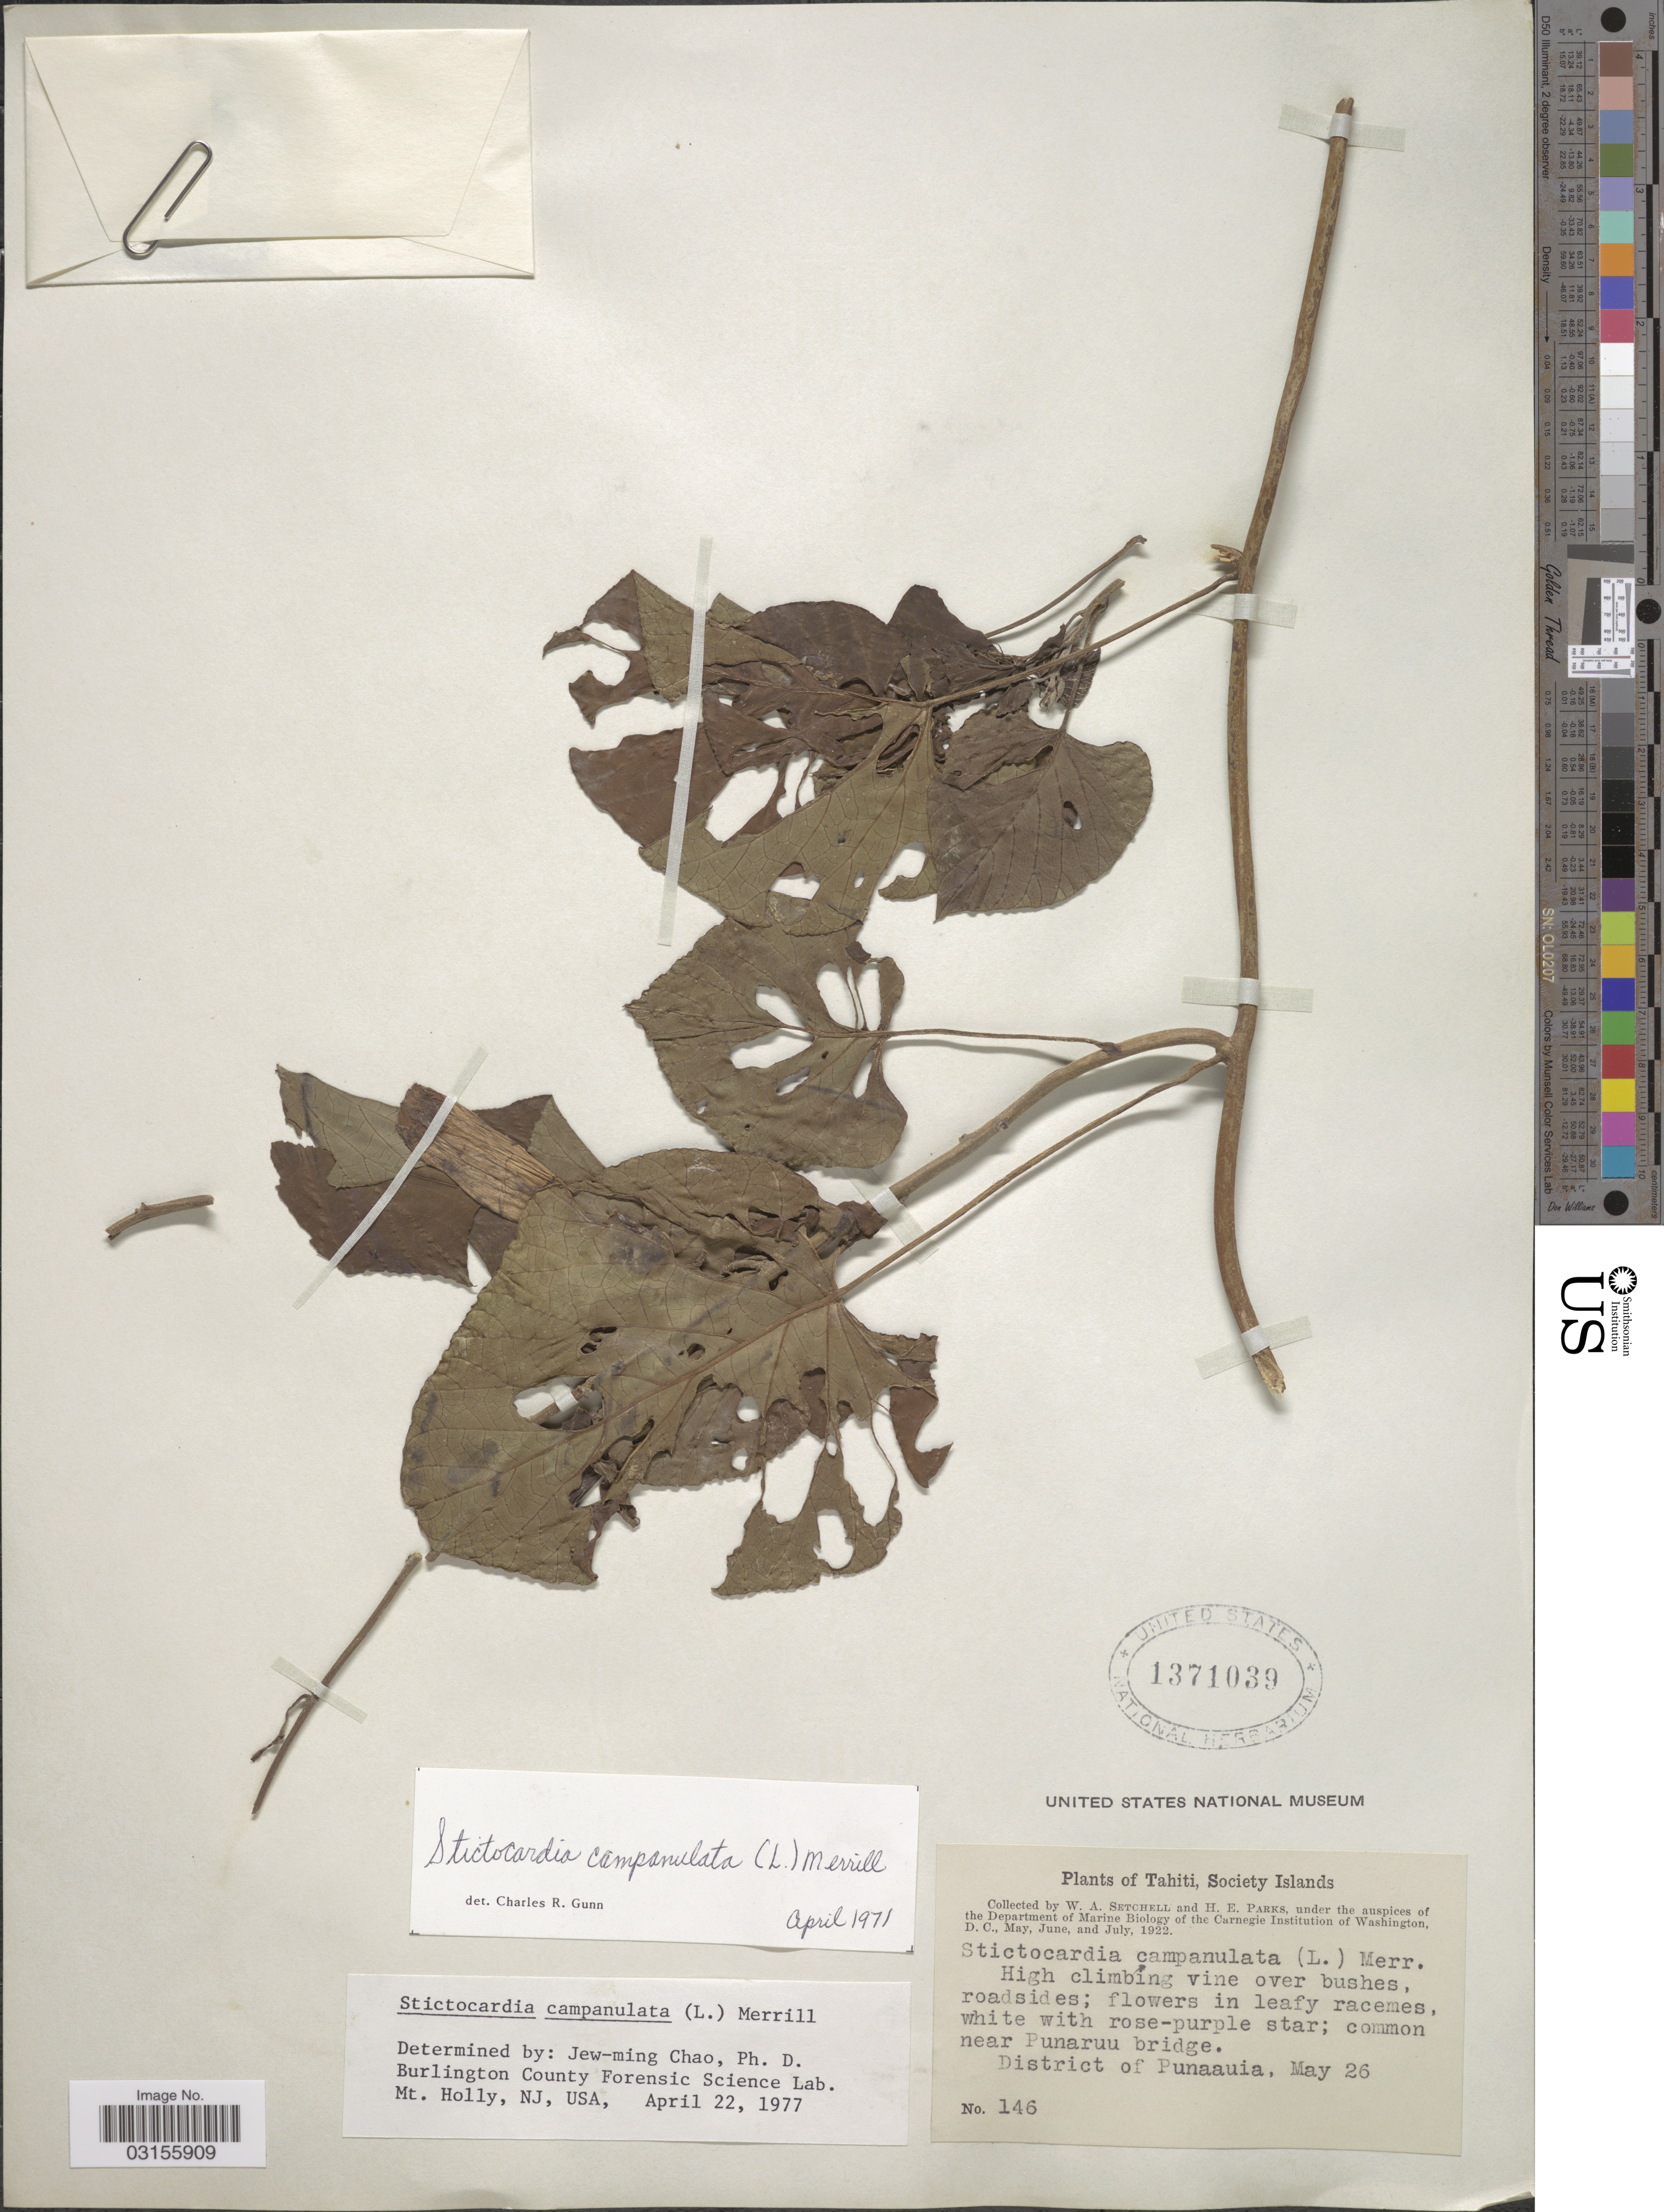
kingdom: Plantae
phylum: Tracheophyta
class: Magnoliopsida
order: Solanales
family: Convolvulaceae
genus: Stictocardia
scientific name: Stictocardia tiliifolia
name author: (Desr.) Hallier f.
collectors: W. Setchell & H. E. Parks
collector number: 146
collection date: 1922-05-26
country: French Polynesia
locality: Tahiti, Society Islands. Near Punaruu bridge. District of Punaauia.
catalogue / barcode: US 1371039